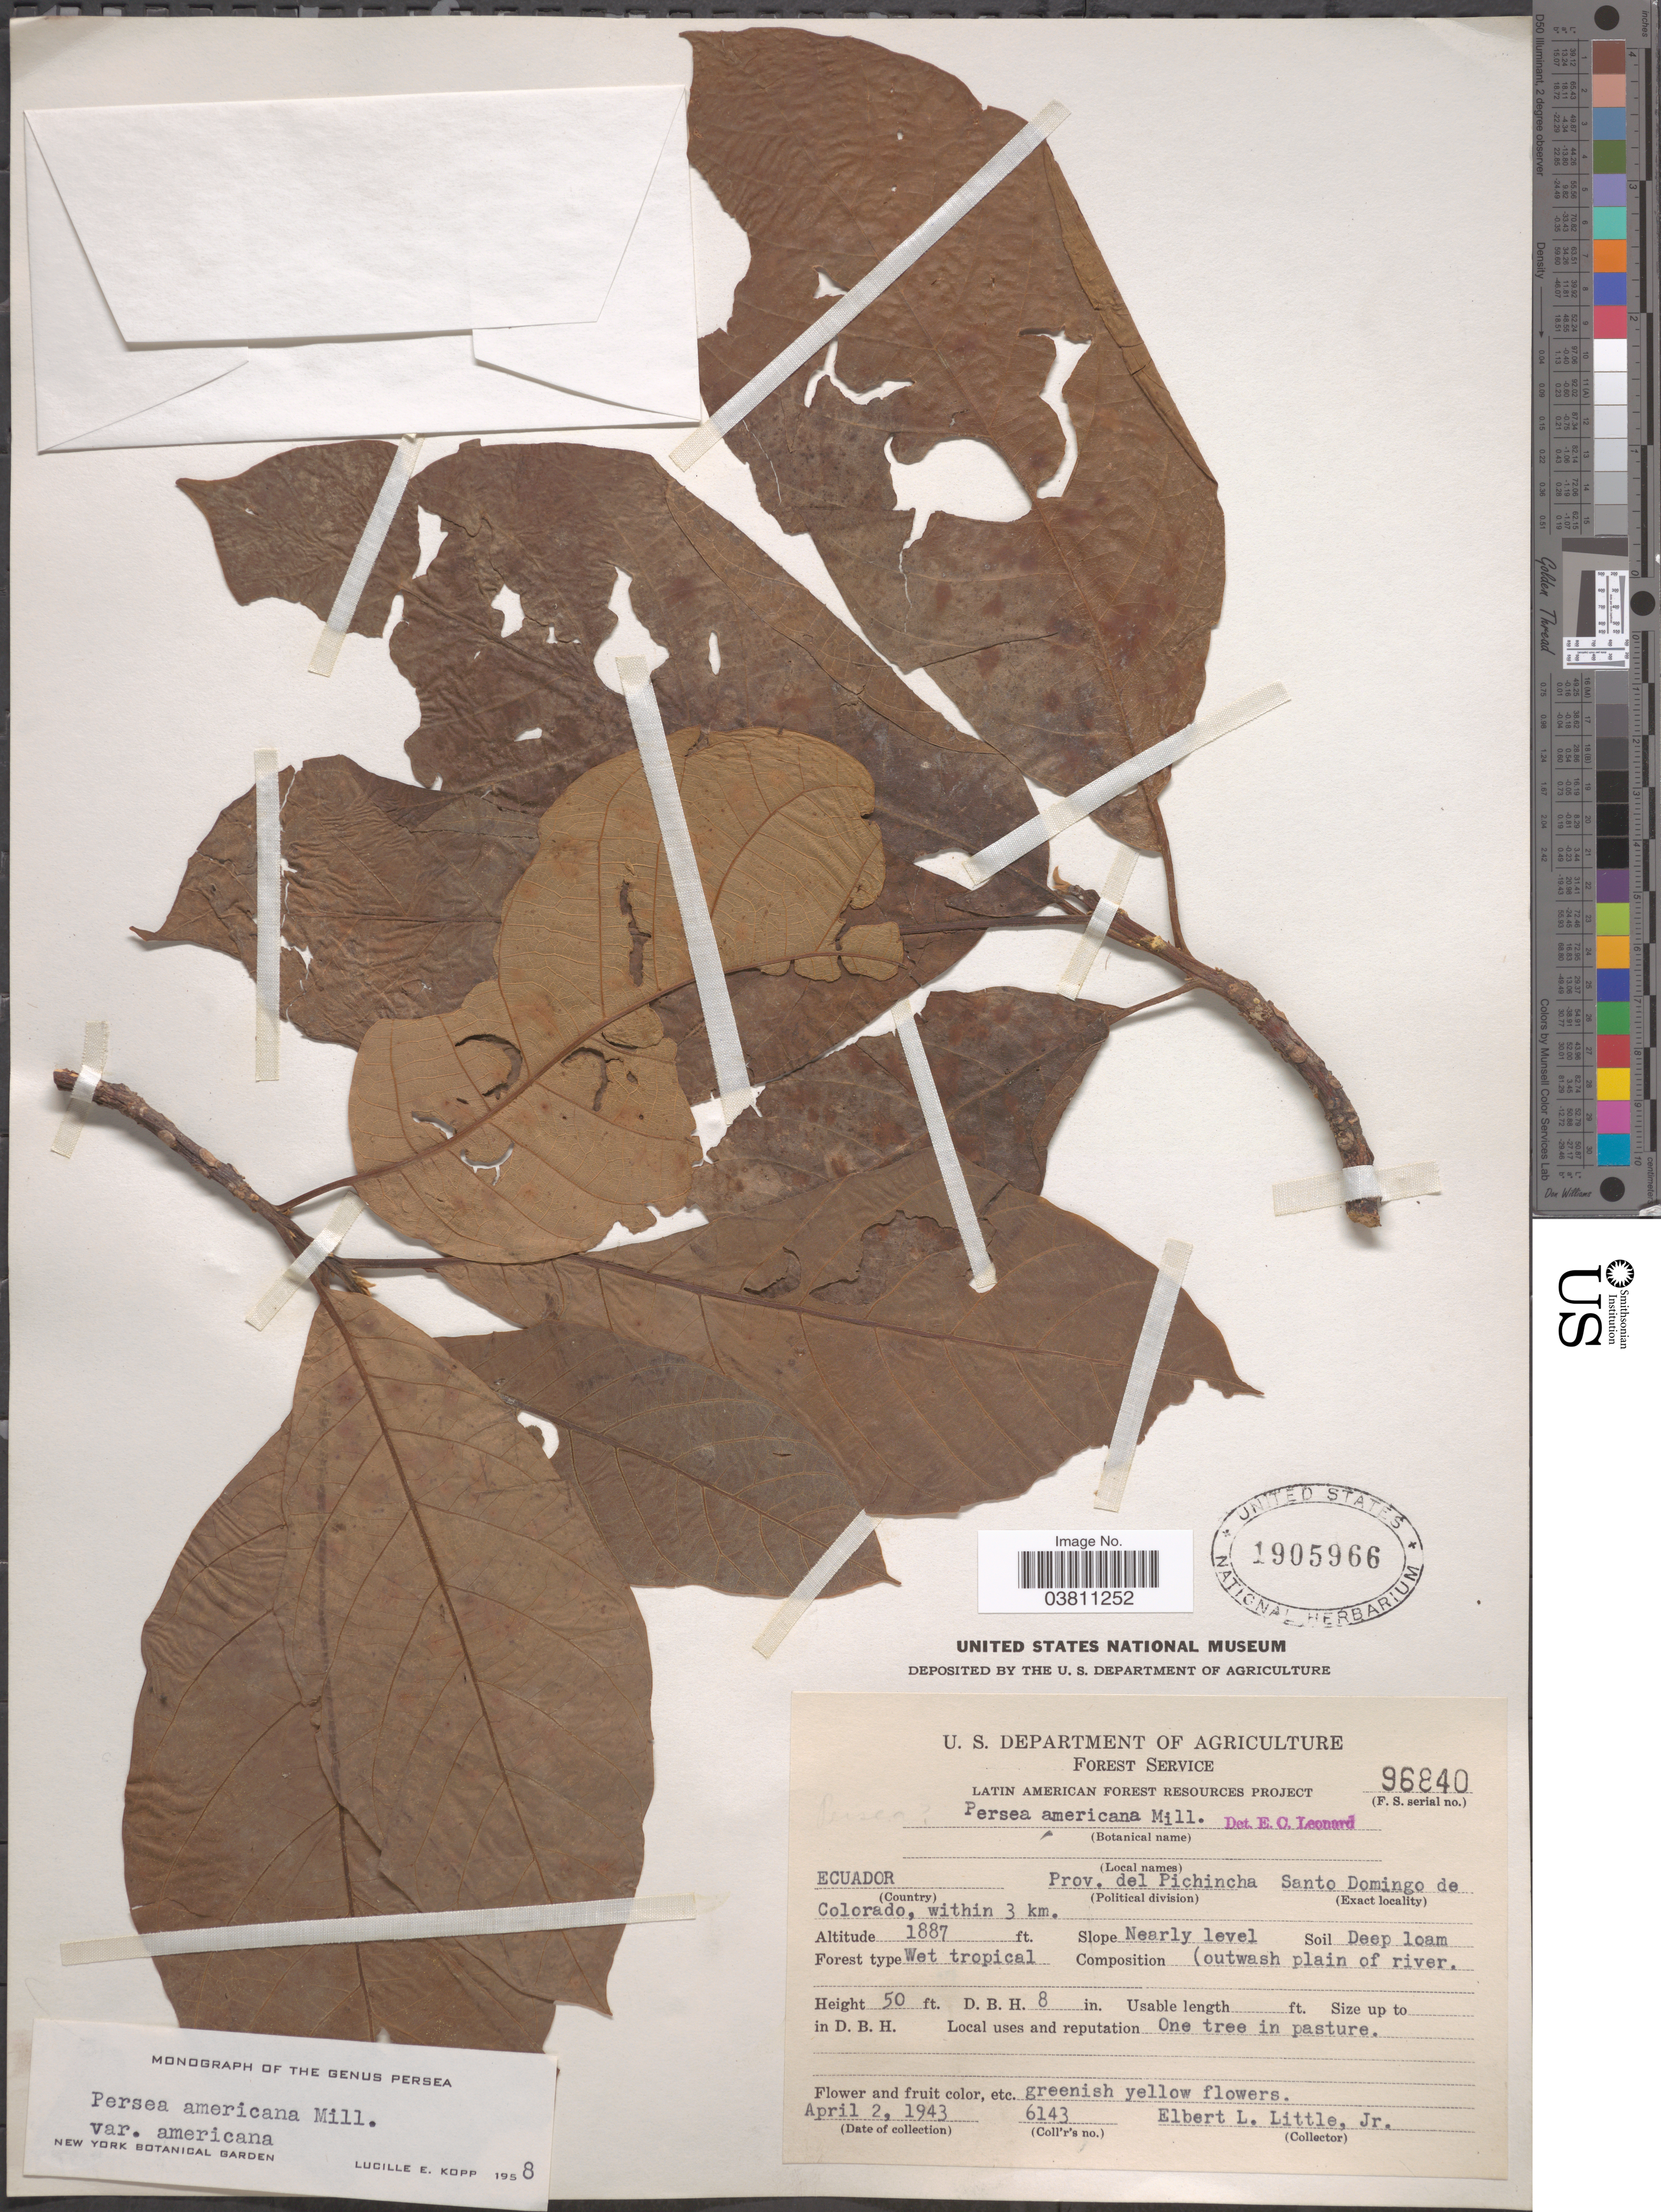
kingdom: Plantae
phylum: Tracheophyta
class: Magnoliopsida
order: Laurales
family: Lauraceae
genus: Persea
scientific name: Persea americana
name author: Mill.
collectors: E. L. Little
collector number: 6143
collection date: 1943-04-02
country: Ecuador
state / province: Pichincha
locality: Santo Domingo de Colorado, within 3 km. Slope nearly level.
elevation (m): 575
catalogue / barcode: US 1905966